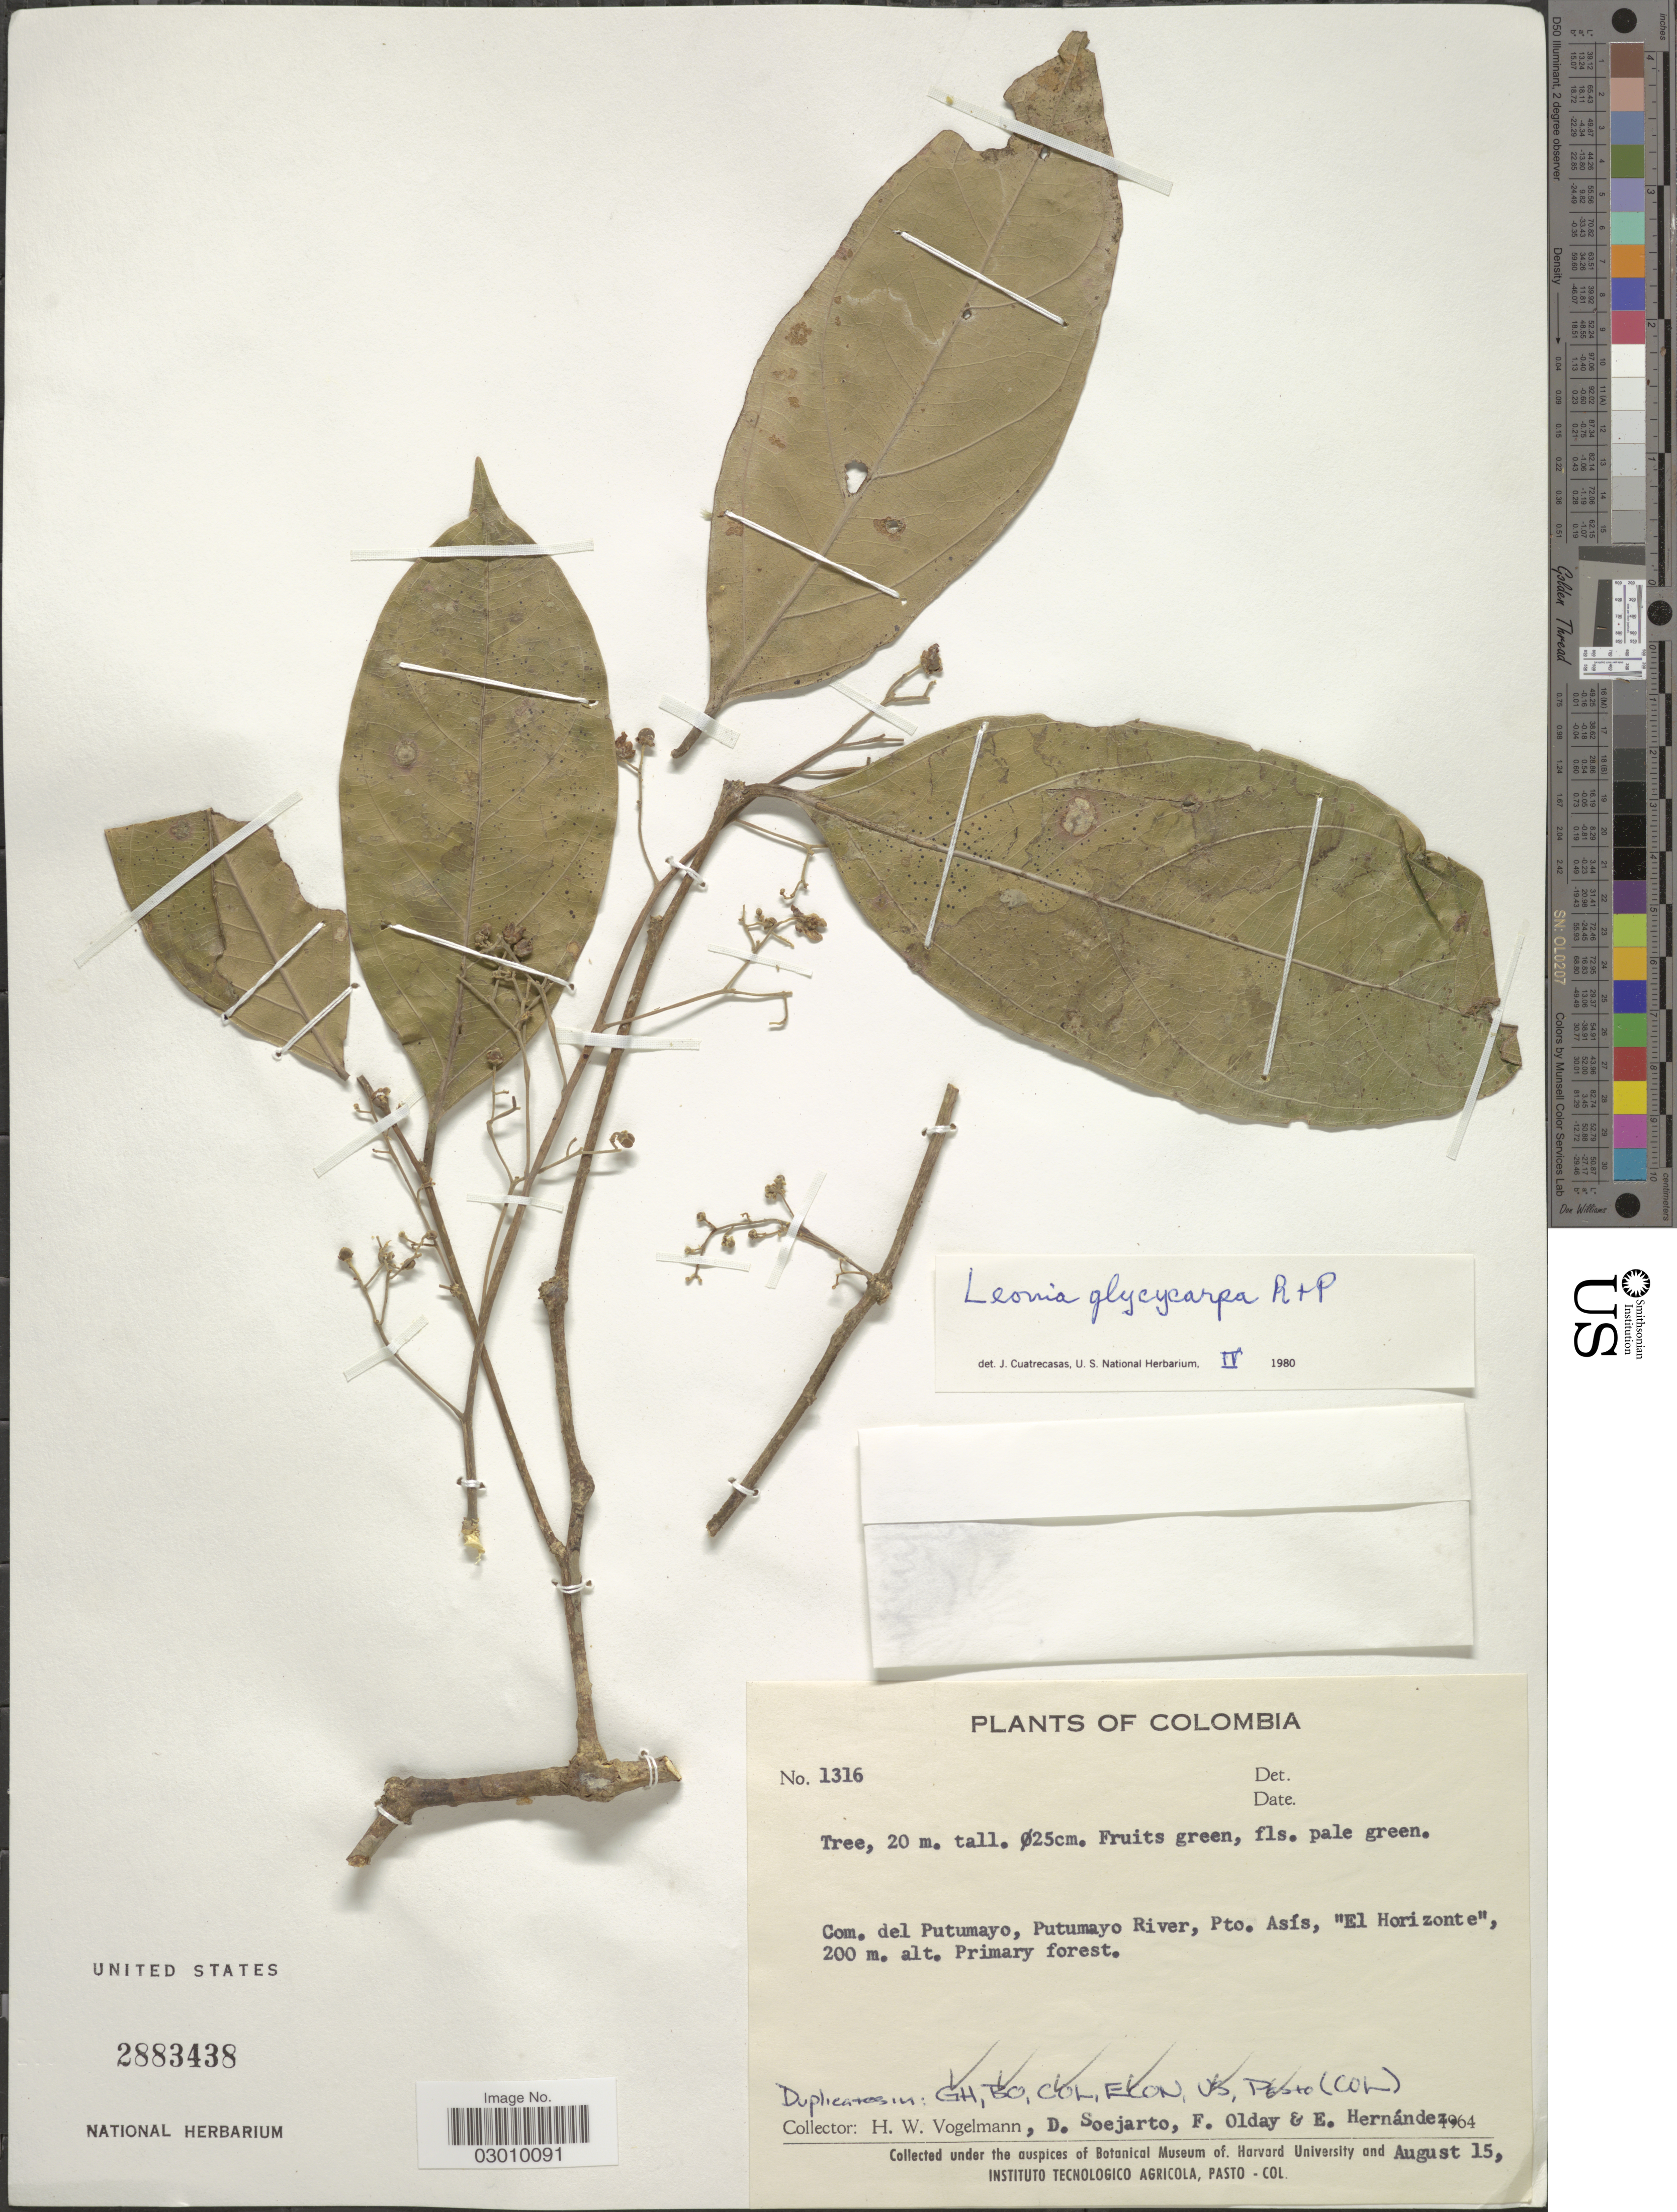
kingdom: Plantae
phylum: Tracheophyta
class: Magnoliopsida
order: Malpighiales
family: Violaceae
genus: Leonia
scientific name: Leonia glycycarpa var. glycycarpa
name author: Ruiz & Pav.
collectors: H. Vogelmann, D. Soejarto, F. Olday & E. Hernández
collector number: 1316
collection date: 1964-08-15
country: Colombia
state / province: Putumayo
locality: Com. del Putumayo, Putumayo River, Pto. Asís, "El Horizonte".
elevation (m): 200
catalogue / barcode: US 2883438